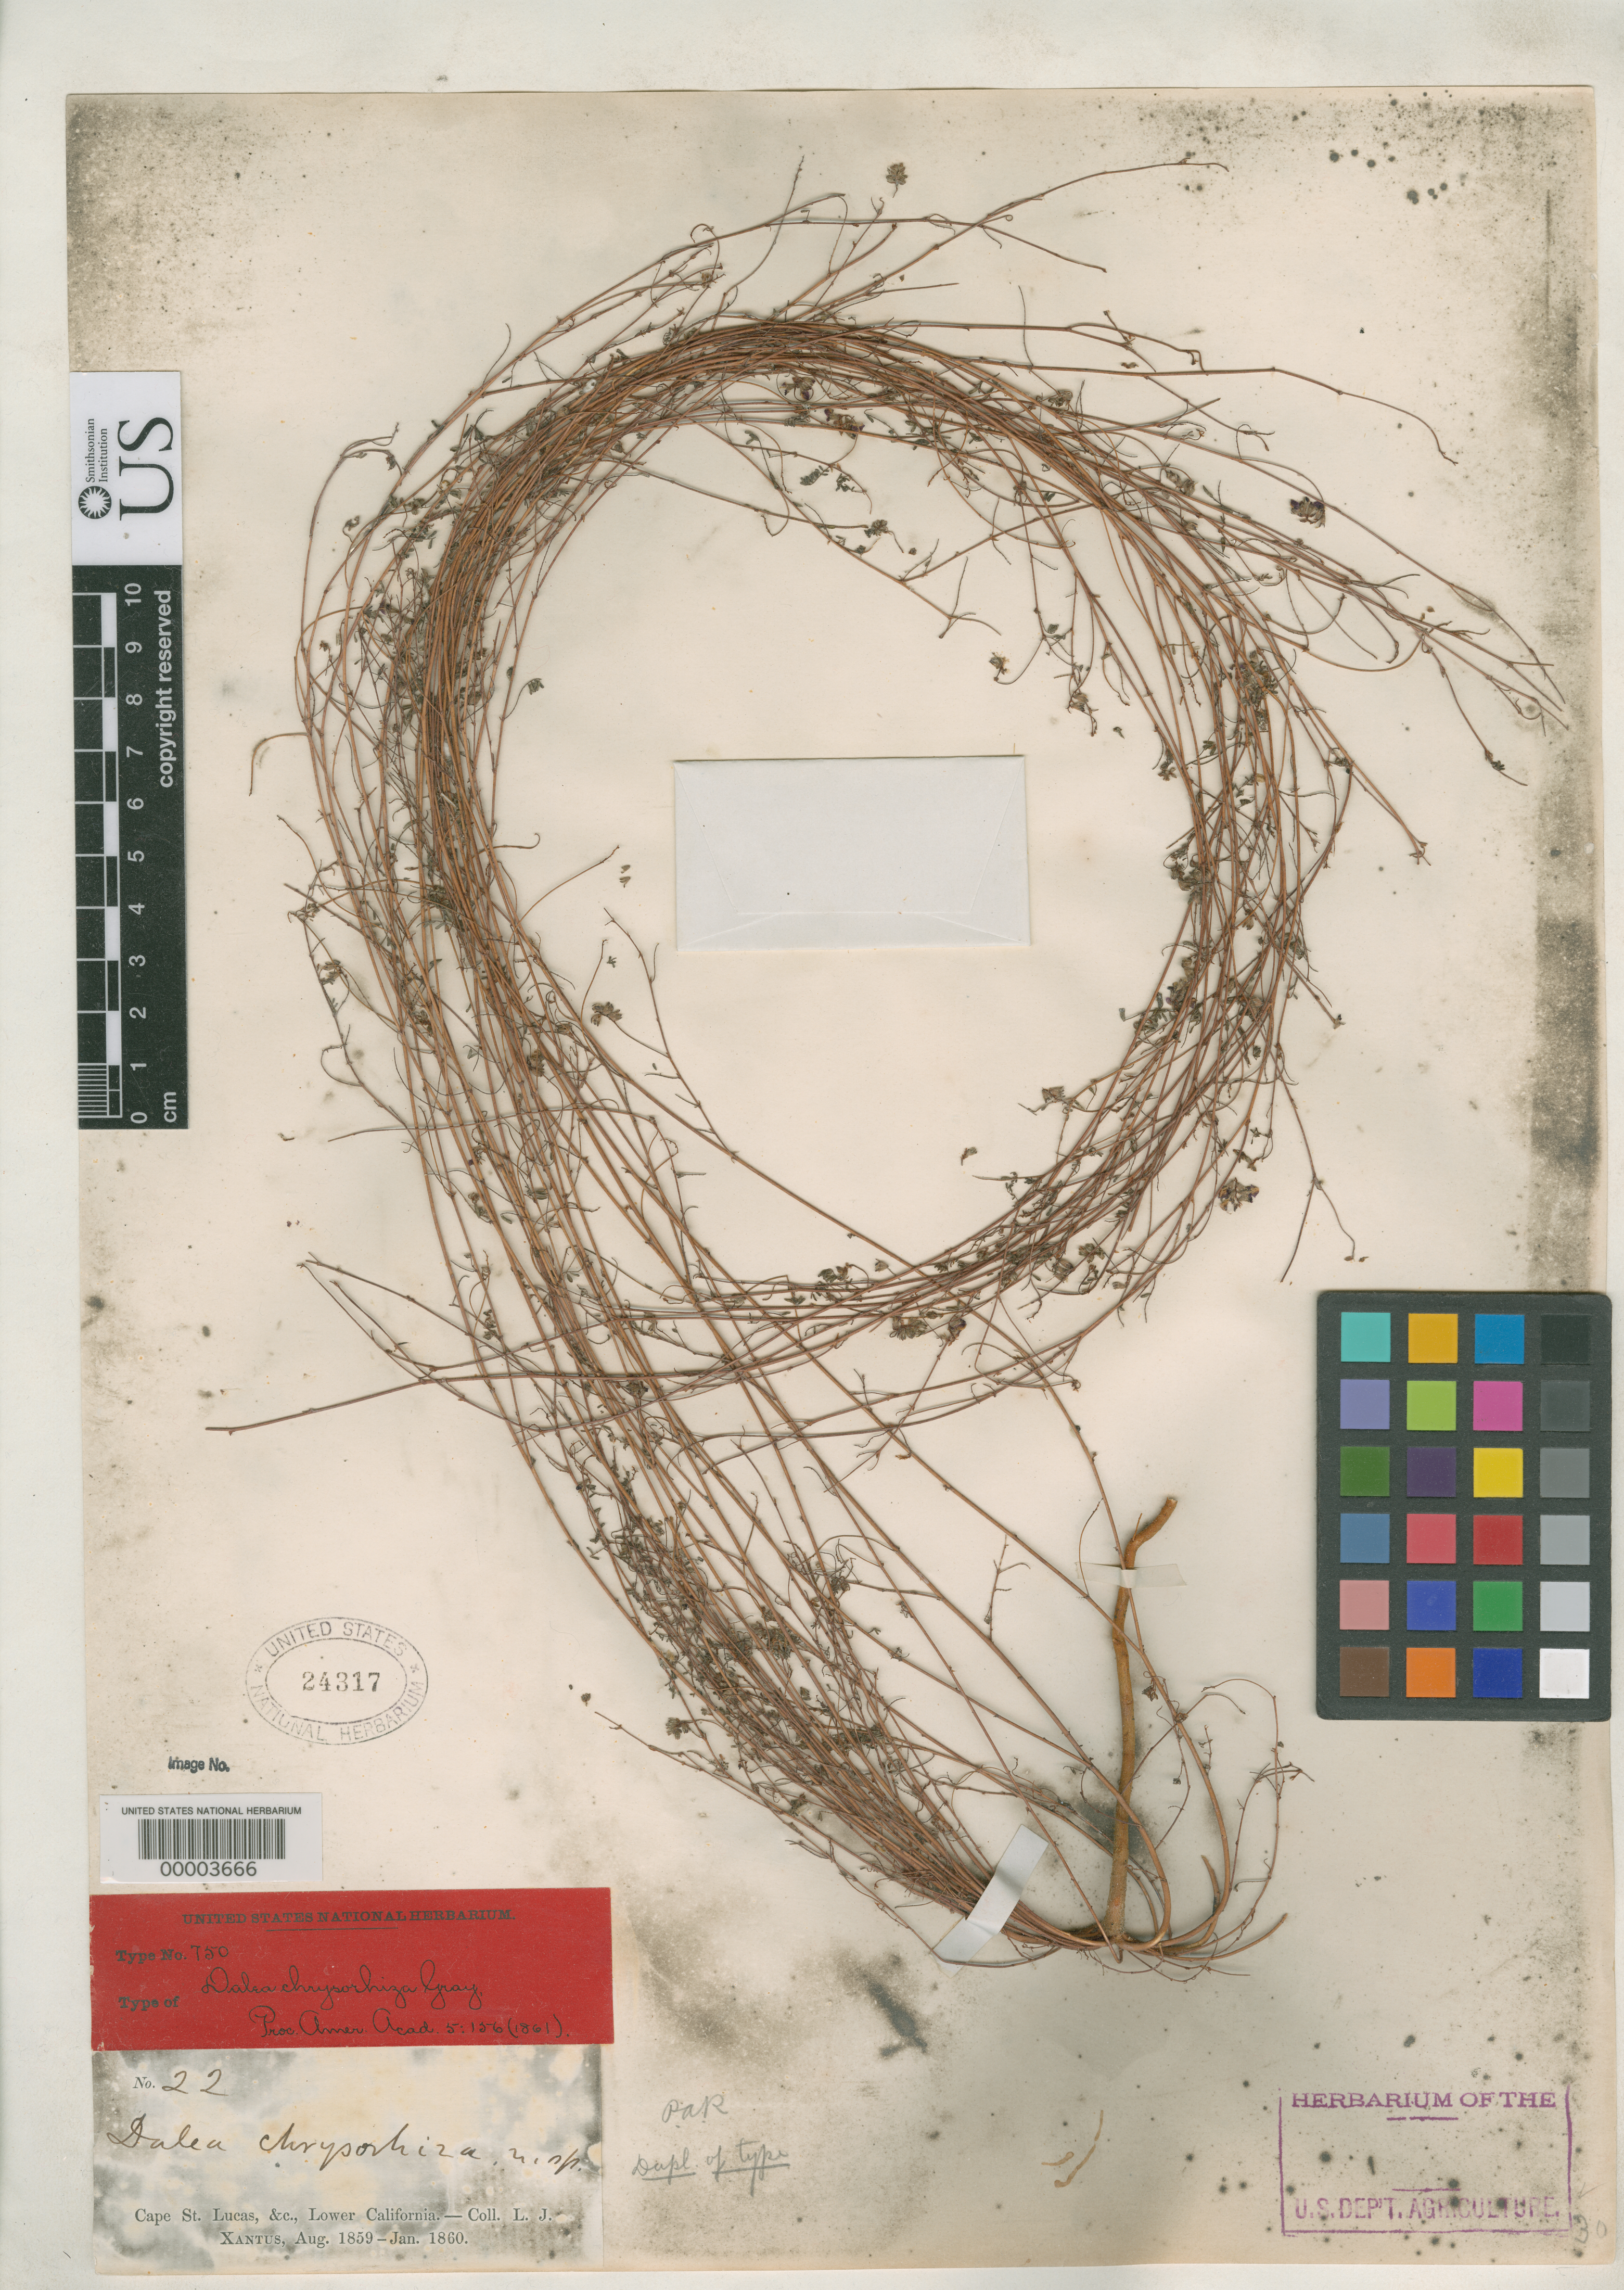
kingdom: Plantae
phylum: Tracheophyta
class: Magnoliopsida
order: Fabales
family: Fabaceae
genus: Dalea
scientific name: Dalea chrysorhiza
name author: A. Gray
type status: Holotype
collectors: L. J. Xantus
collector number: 22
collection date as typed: Aug 1859 to -- Feb 1860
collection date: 1859-08/1860-02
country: Mexico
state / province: Baja California Sur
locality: Cape San Lucas.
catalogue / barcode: US 24317